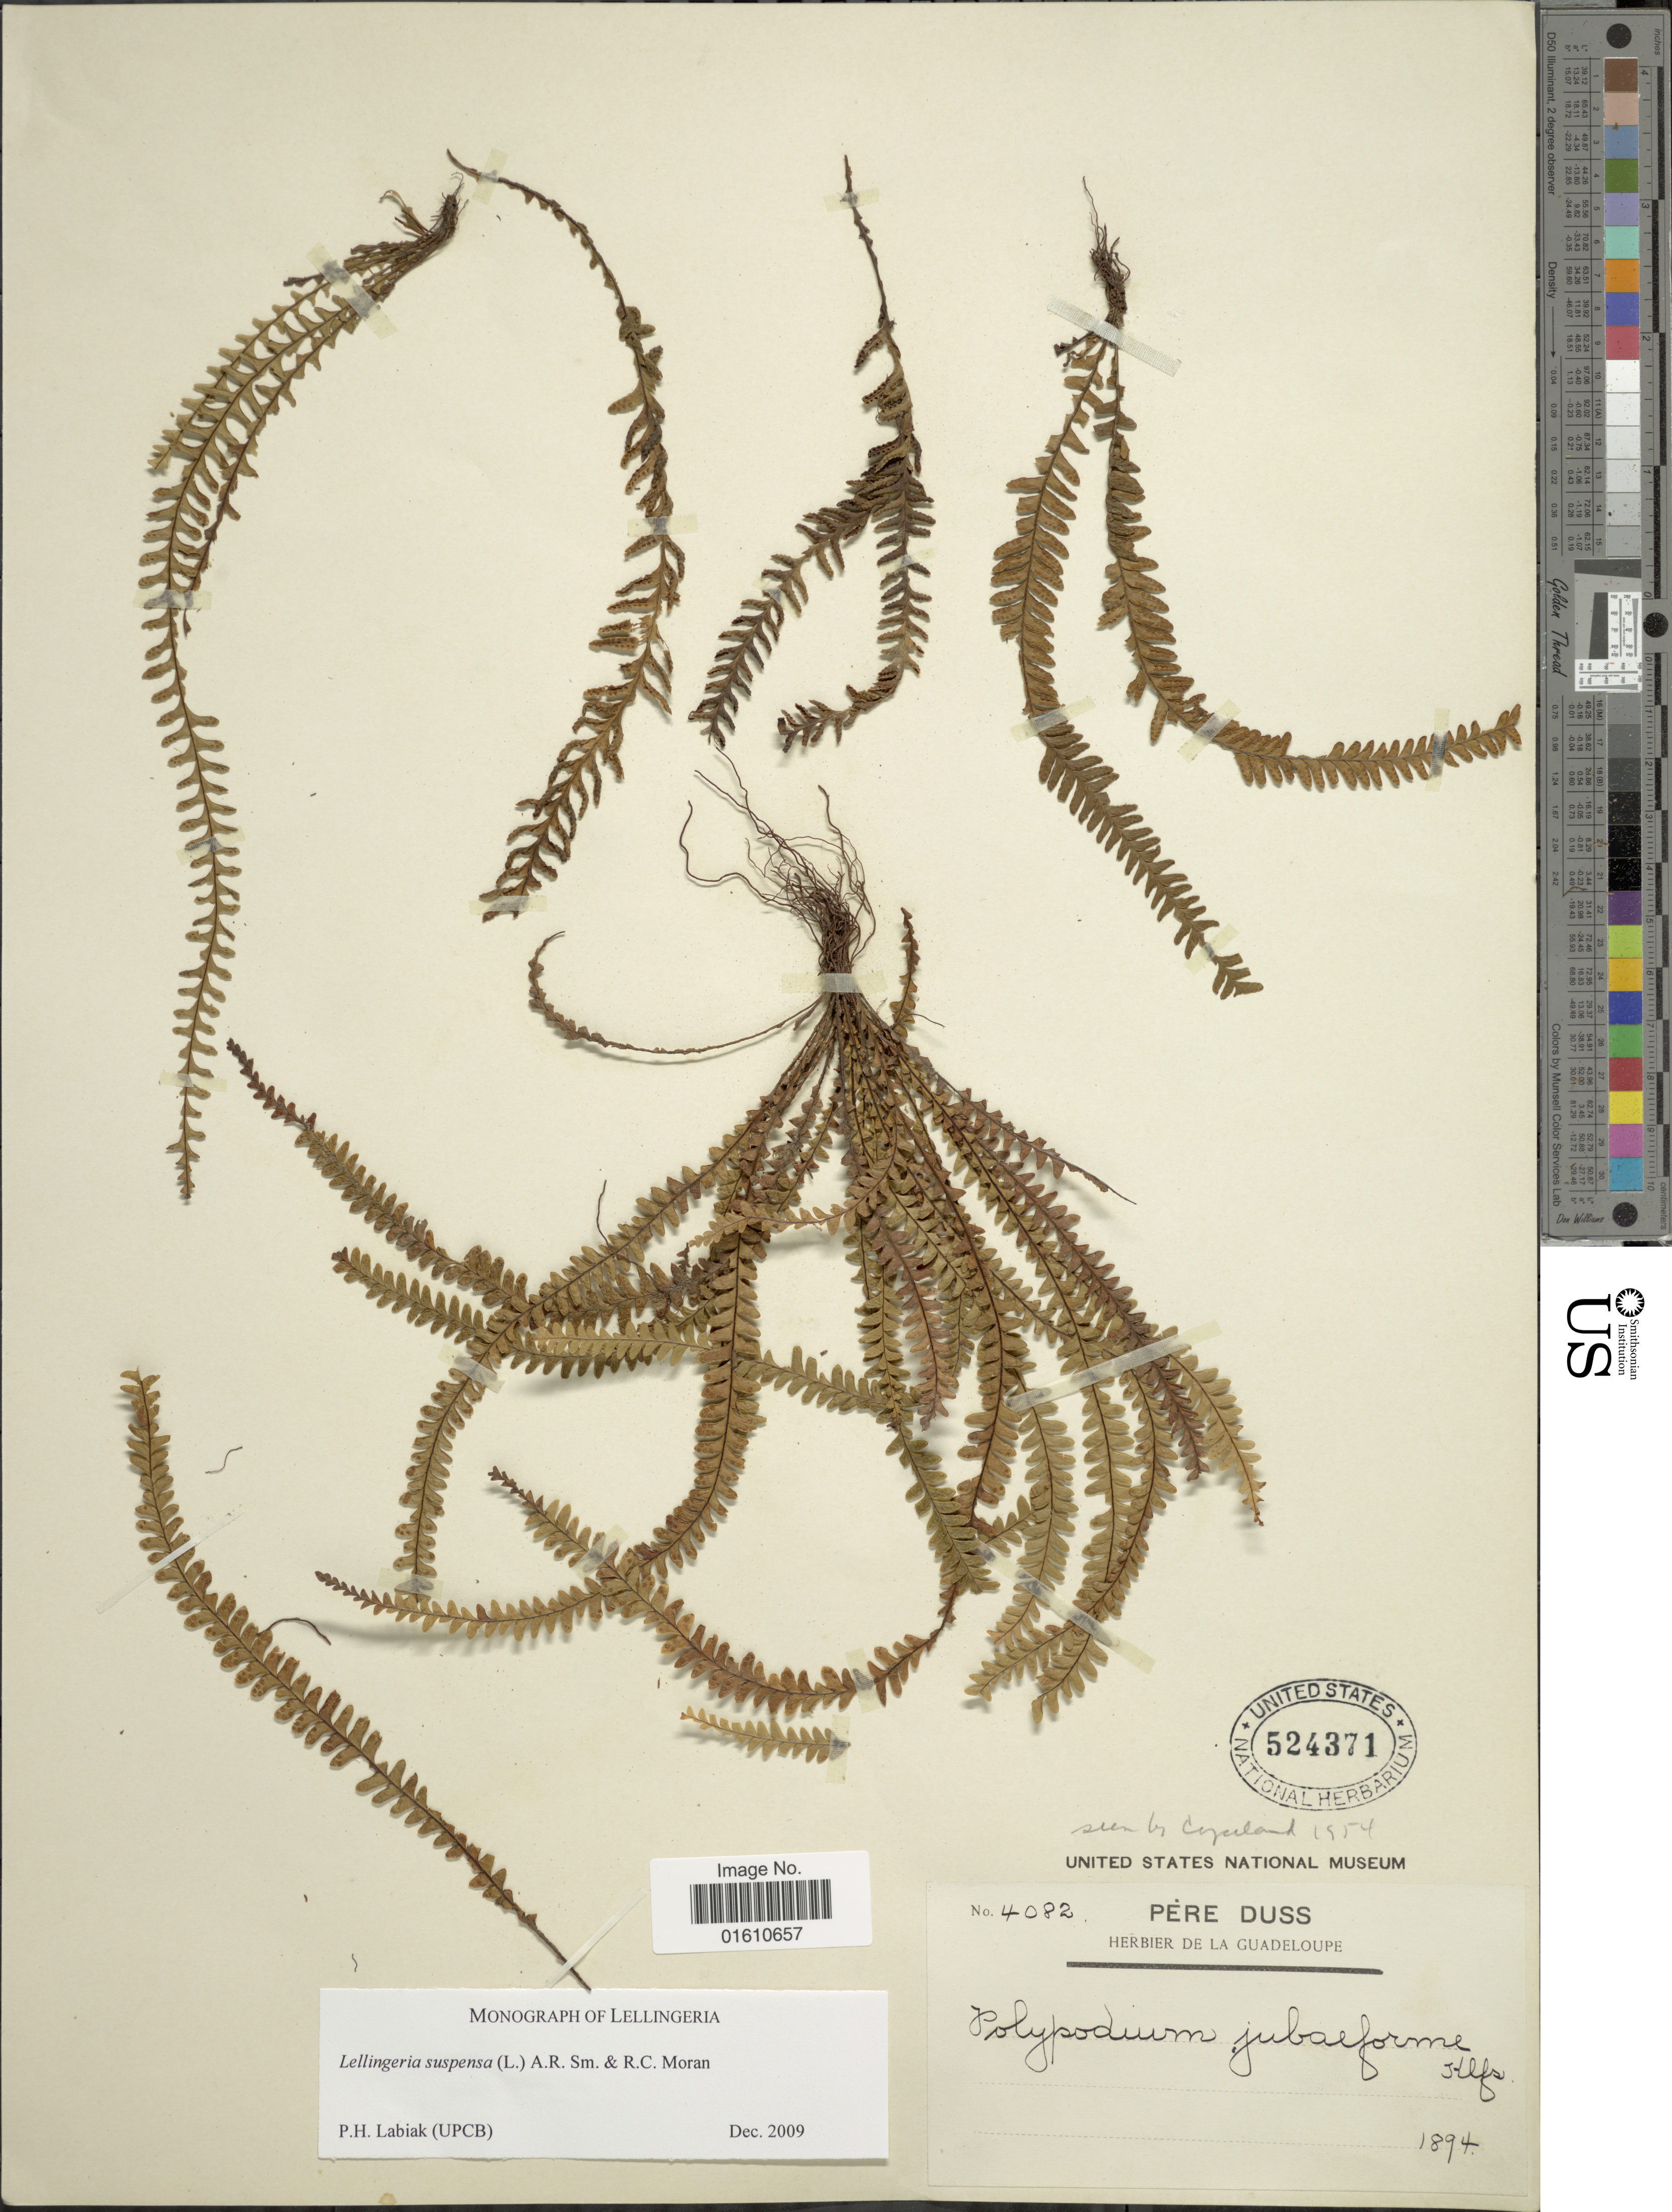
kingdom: Plantae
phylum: Tracheophyta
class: Polypodiopsida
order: Polypodiales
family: Polypodiaceae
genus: Lellingeria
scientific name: Lellingeria suspensa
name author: (L.) A.R. Sm. & R.C. Moran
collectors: Père Duss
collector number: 4082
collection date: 1894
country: Guadeloupe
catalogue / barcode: US 524371